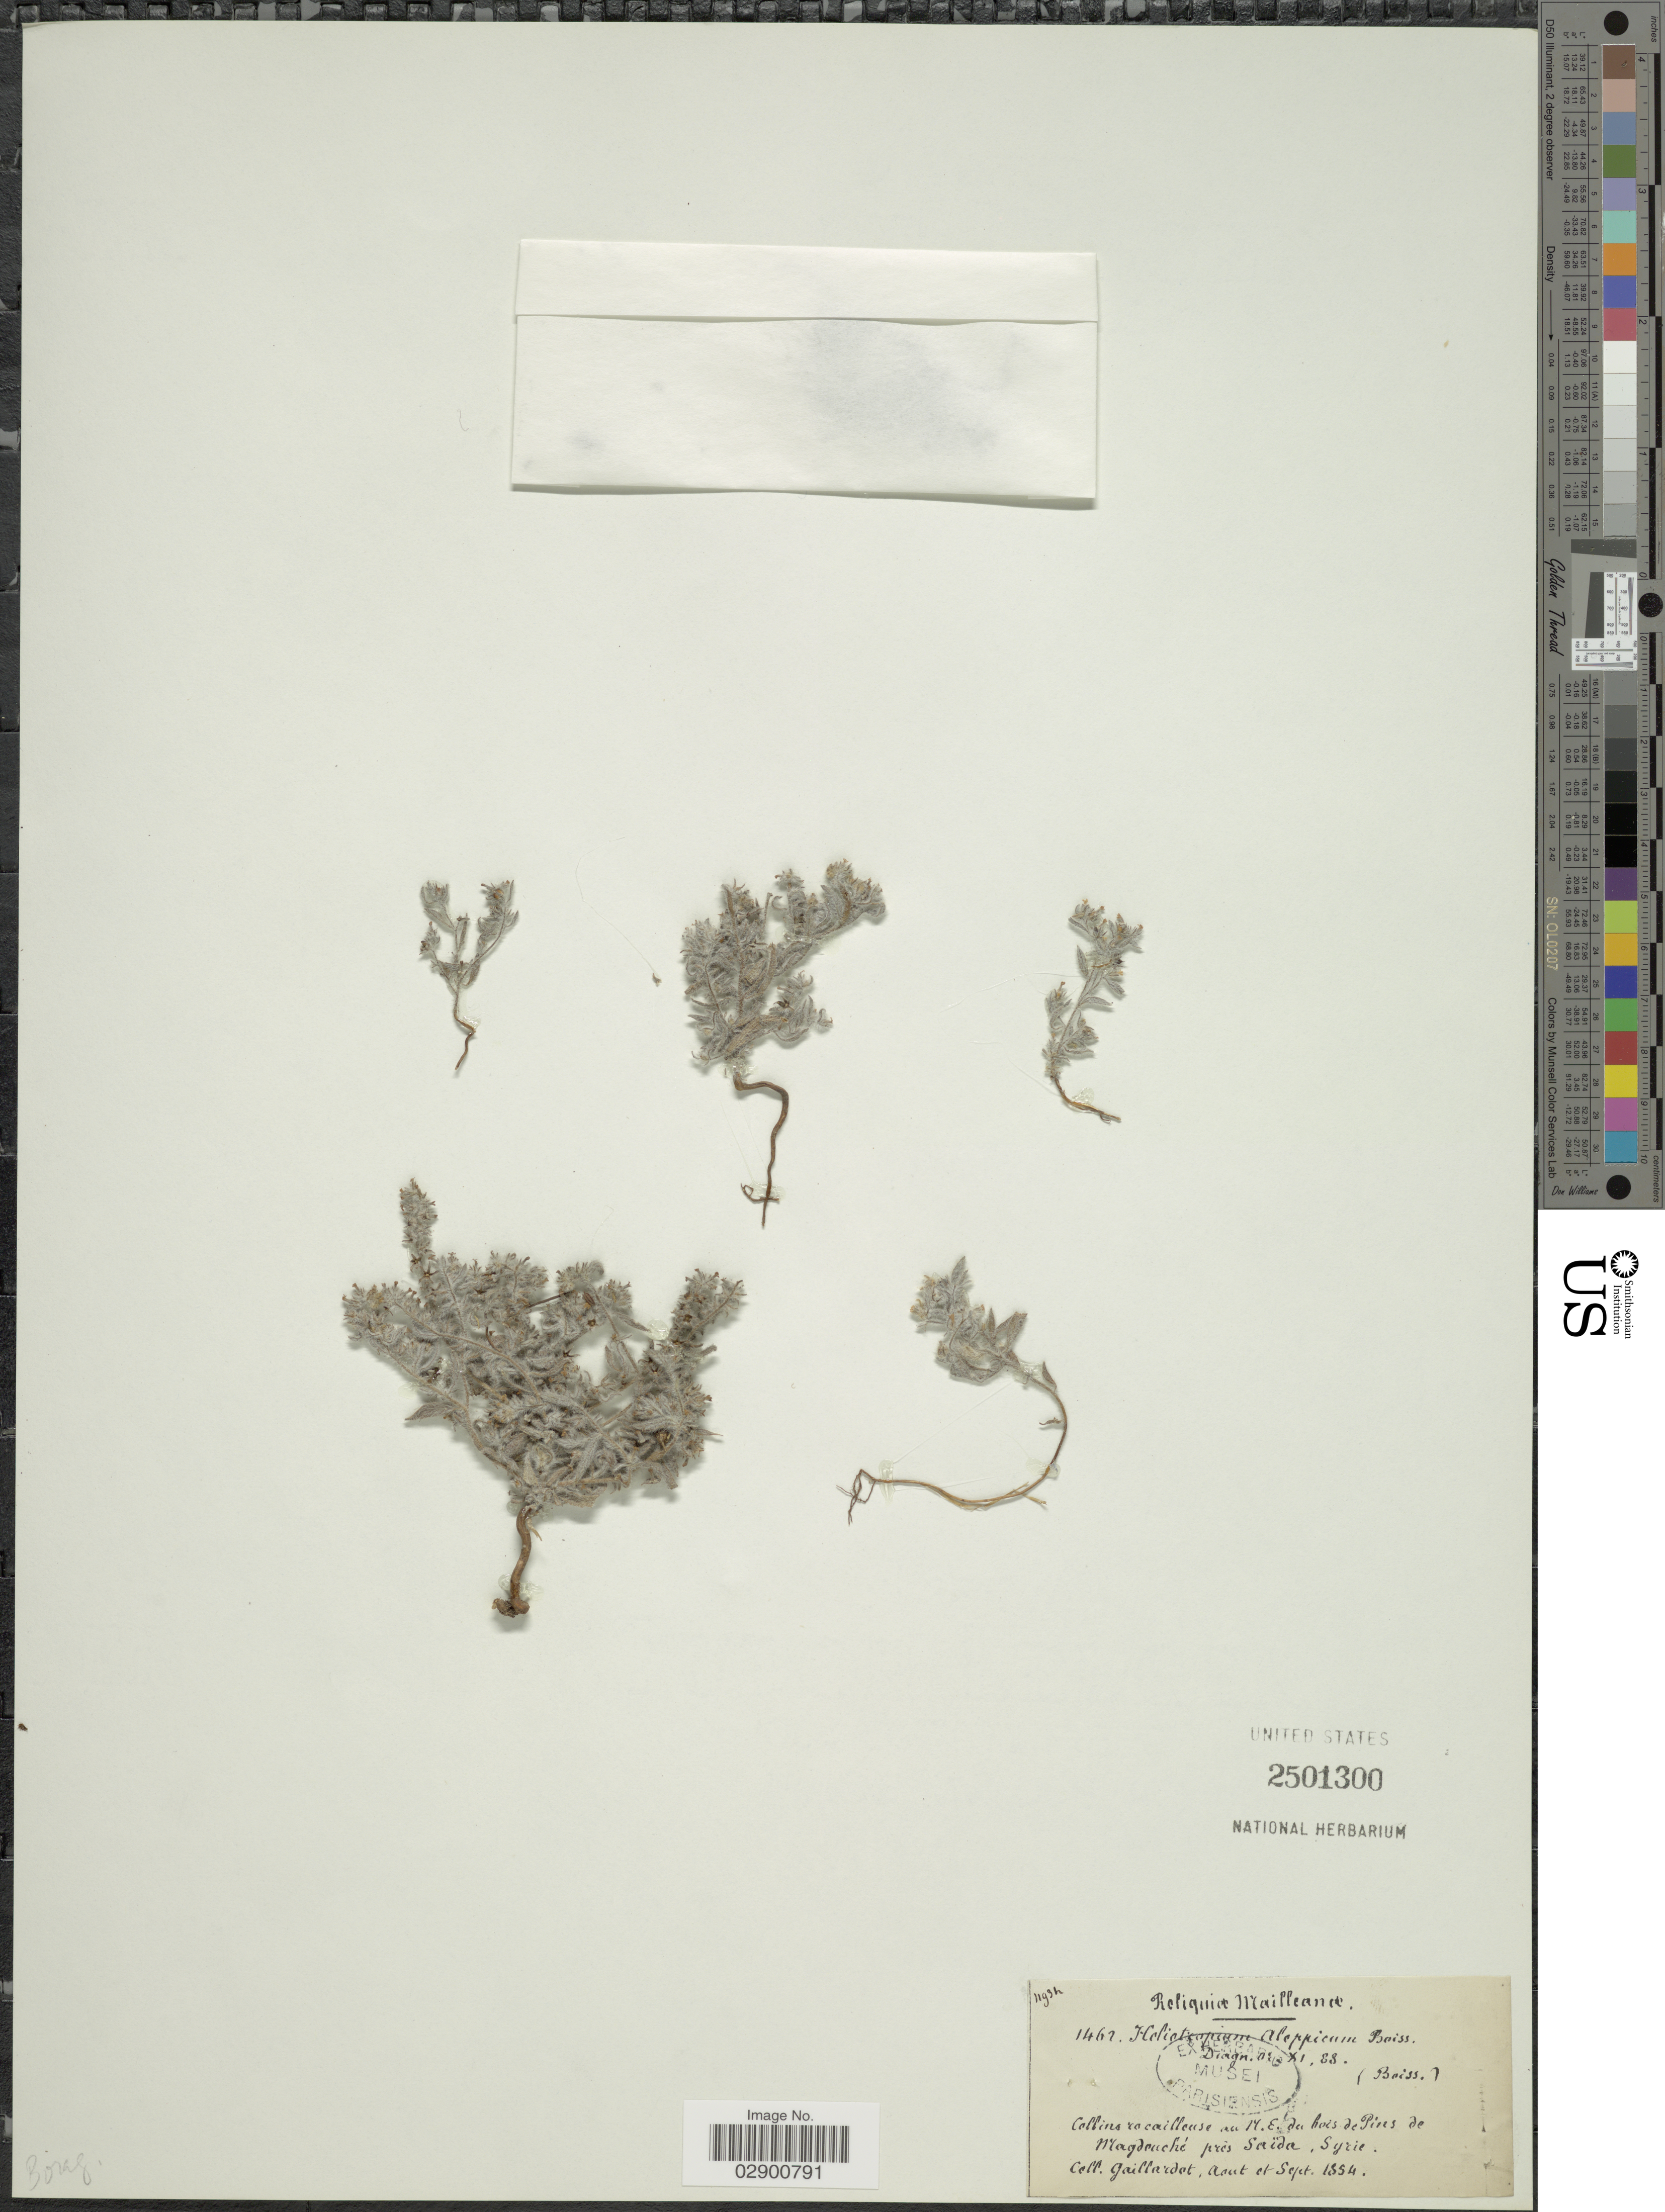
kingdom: Plantae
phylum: Tracheophyta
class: Magnoliopsida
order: Boraginales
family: Heliotropiaceae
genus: Heliotropium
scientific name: Heliotropium aleppicum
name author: Boiss.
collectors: Gaillardot, --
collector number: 1193h*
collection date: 1854-08/1854-09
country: Syria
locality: Collins rocaillouse au N.E. du bois de Pires de Magdouché près Saïda.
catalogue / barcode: US 2501300